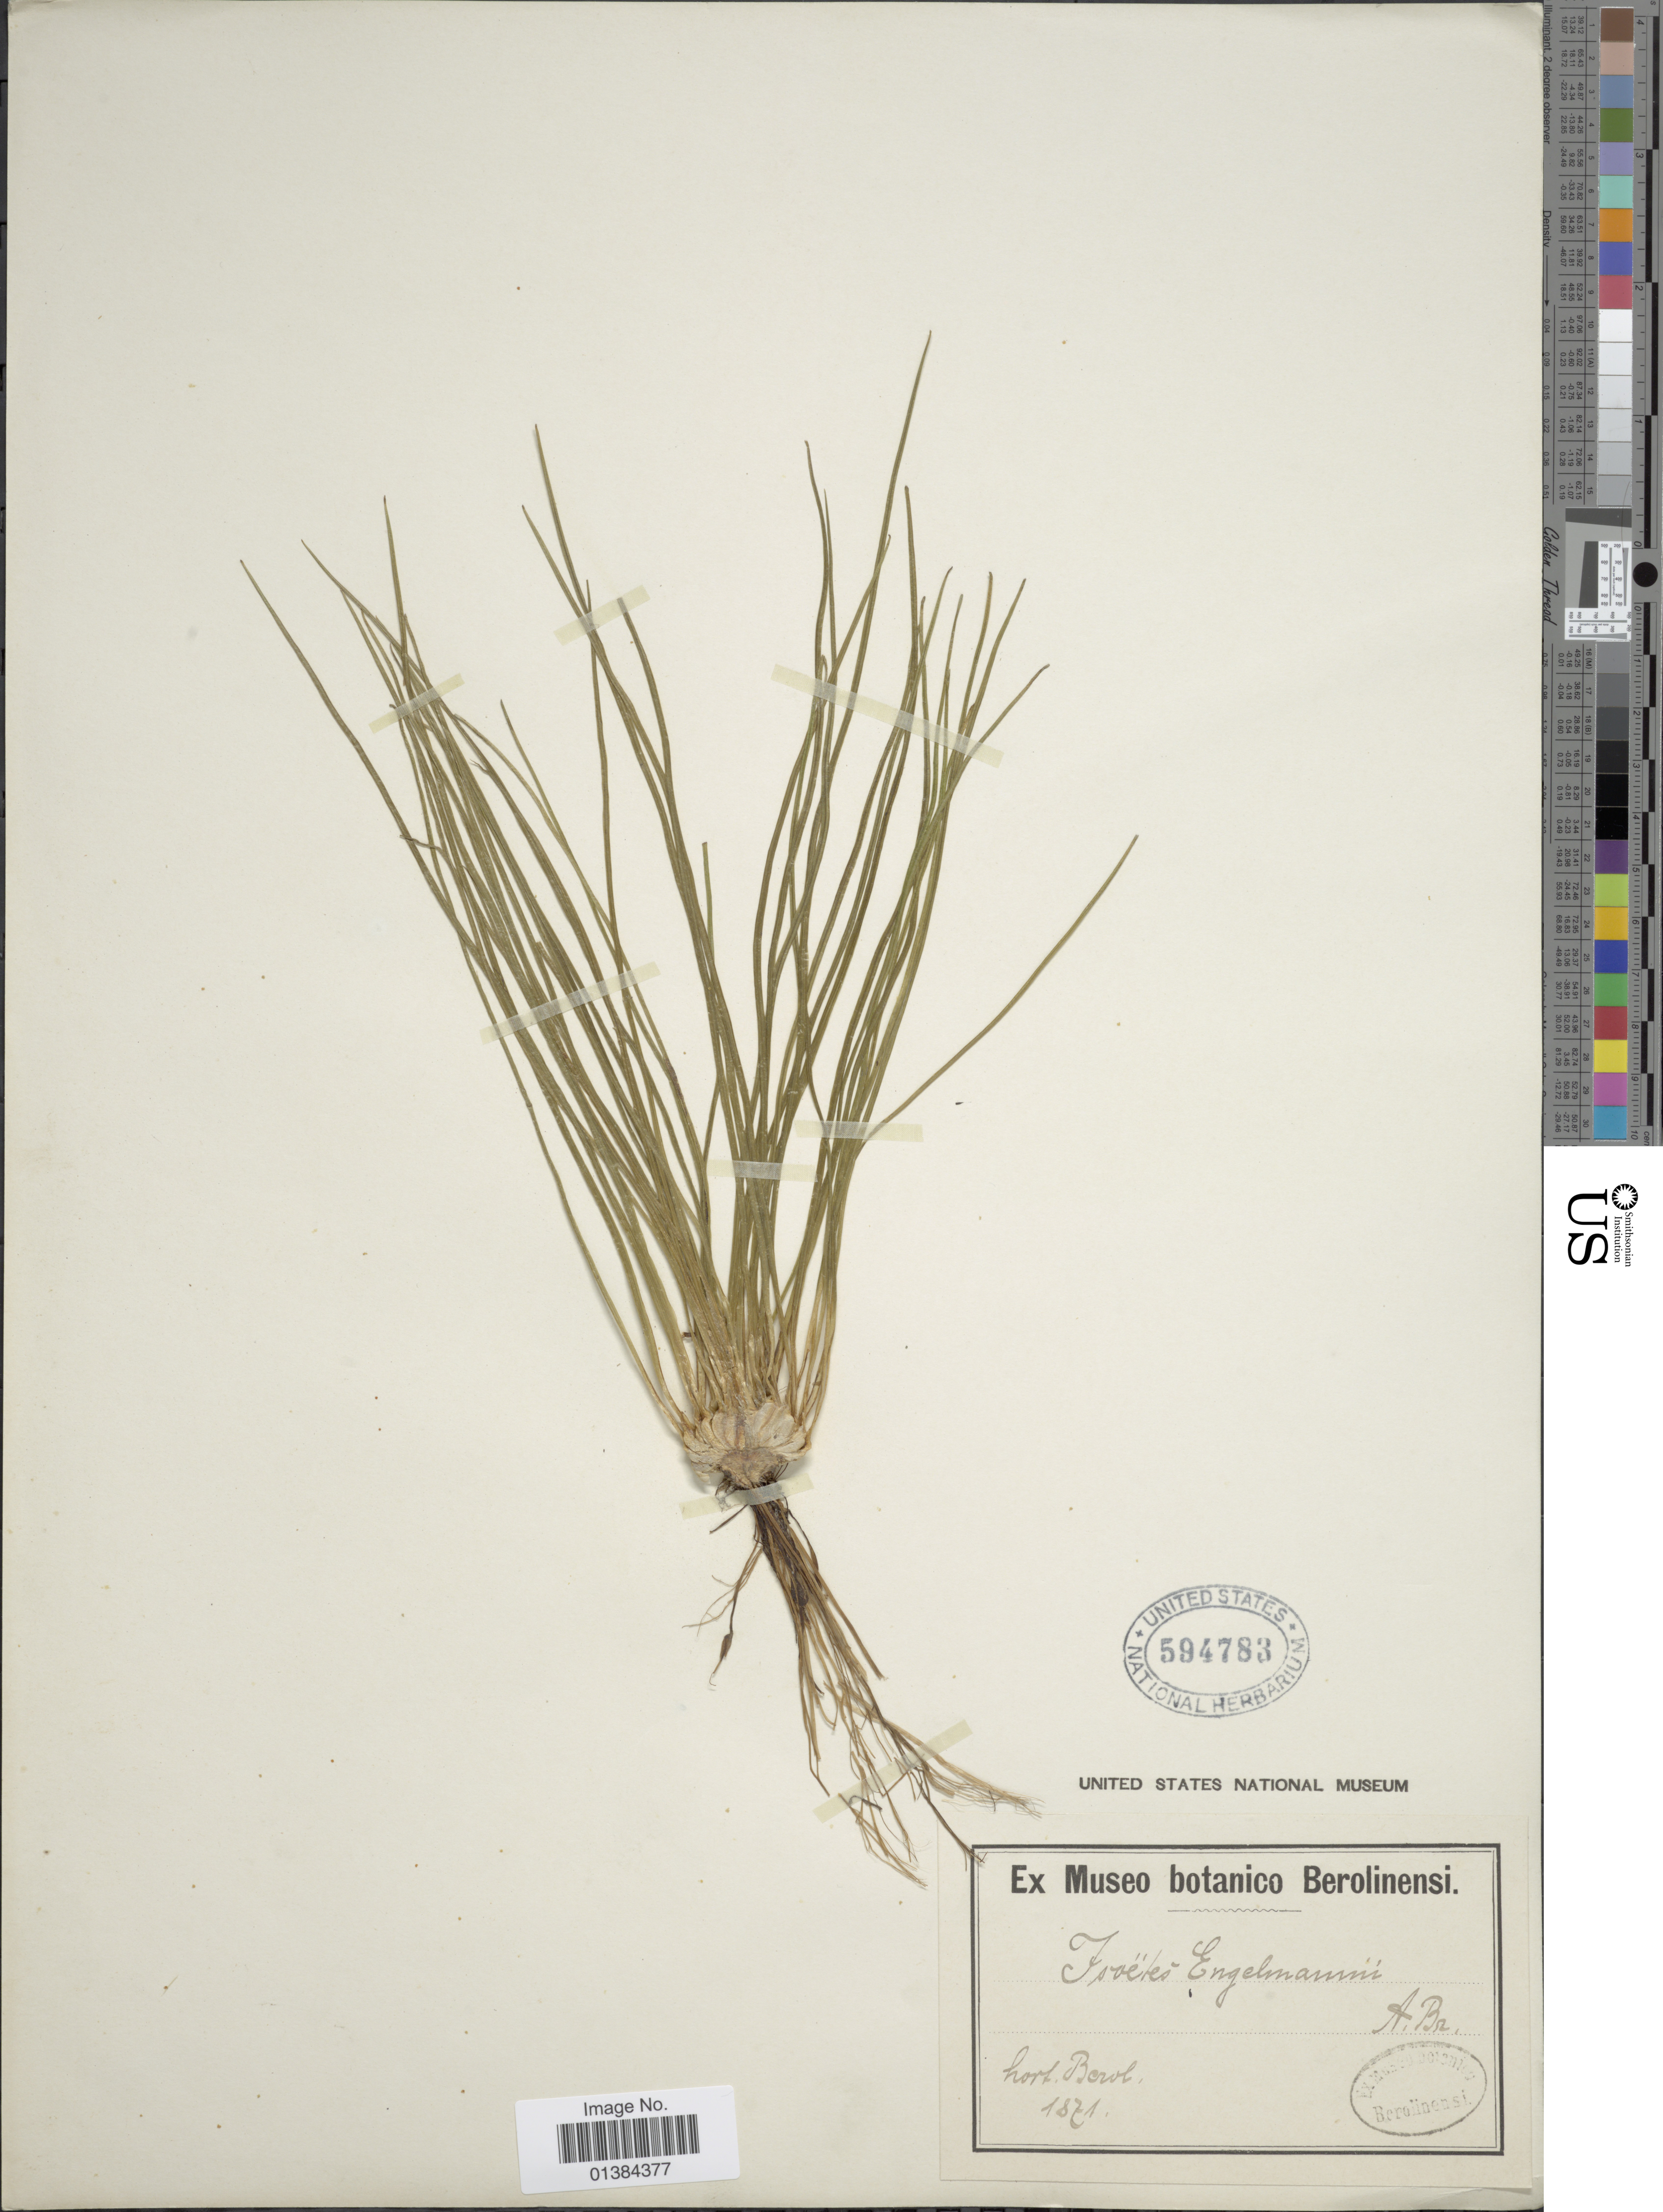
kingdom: Plantae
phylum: Tracheophyta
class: Lycopodiopsida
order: Isoetales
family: Isoetaceae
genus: Isoetes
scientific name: Isoetes engelmannii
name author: A. Braun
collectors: Hort. Berol.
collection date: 1871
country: Germany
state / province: Berlin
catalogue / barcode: US 594783